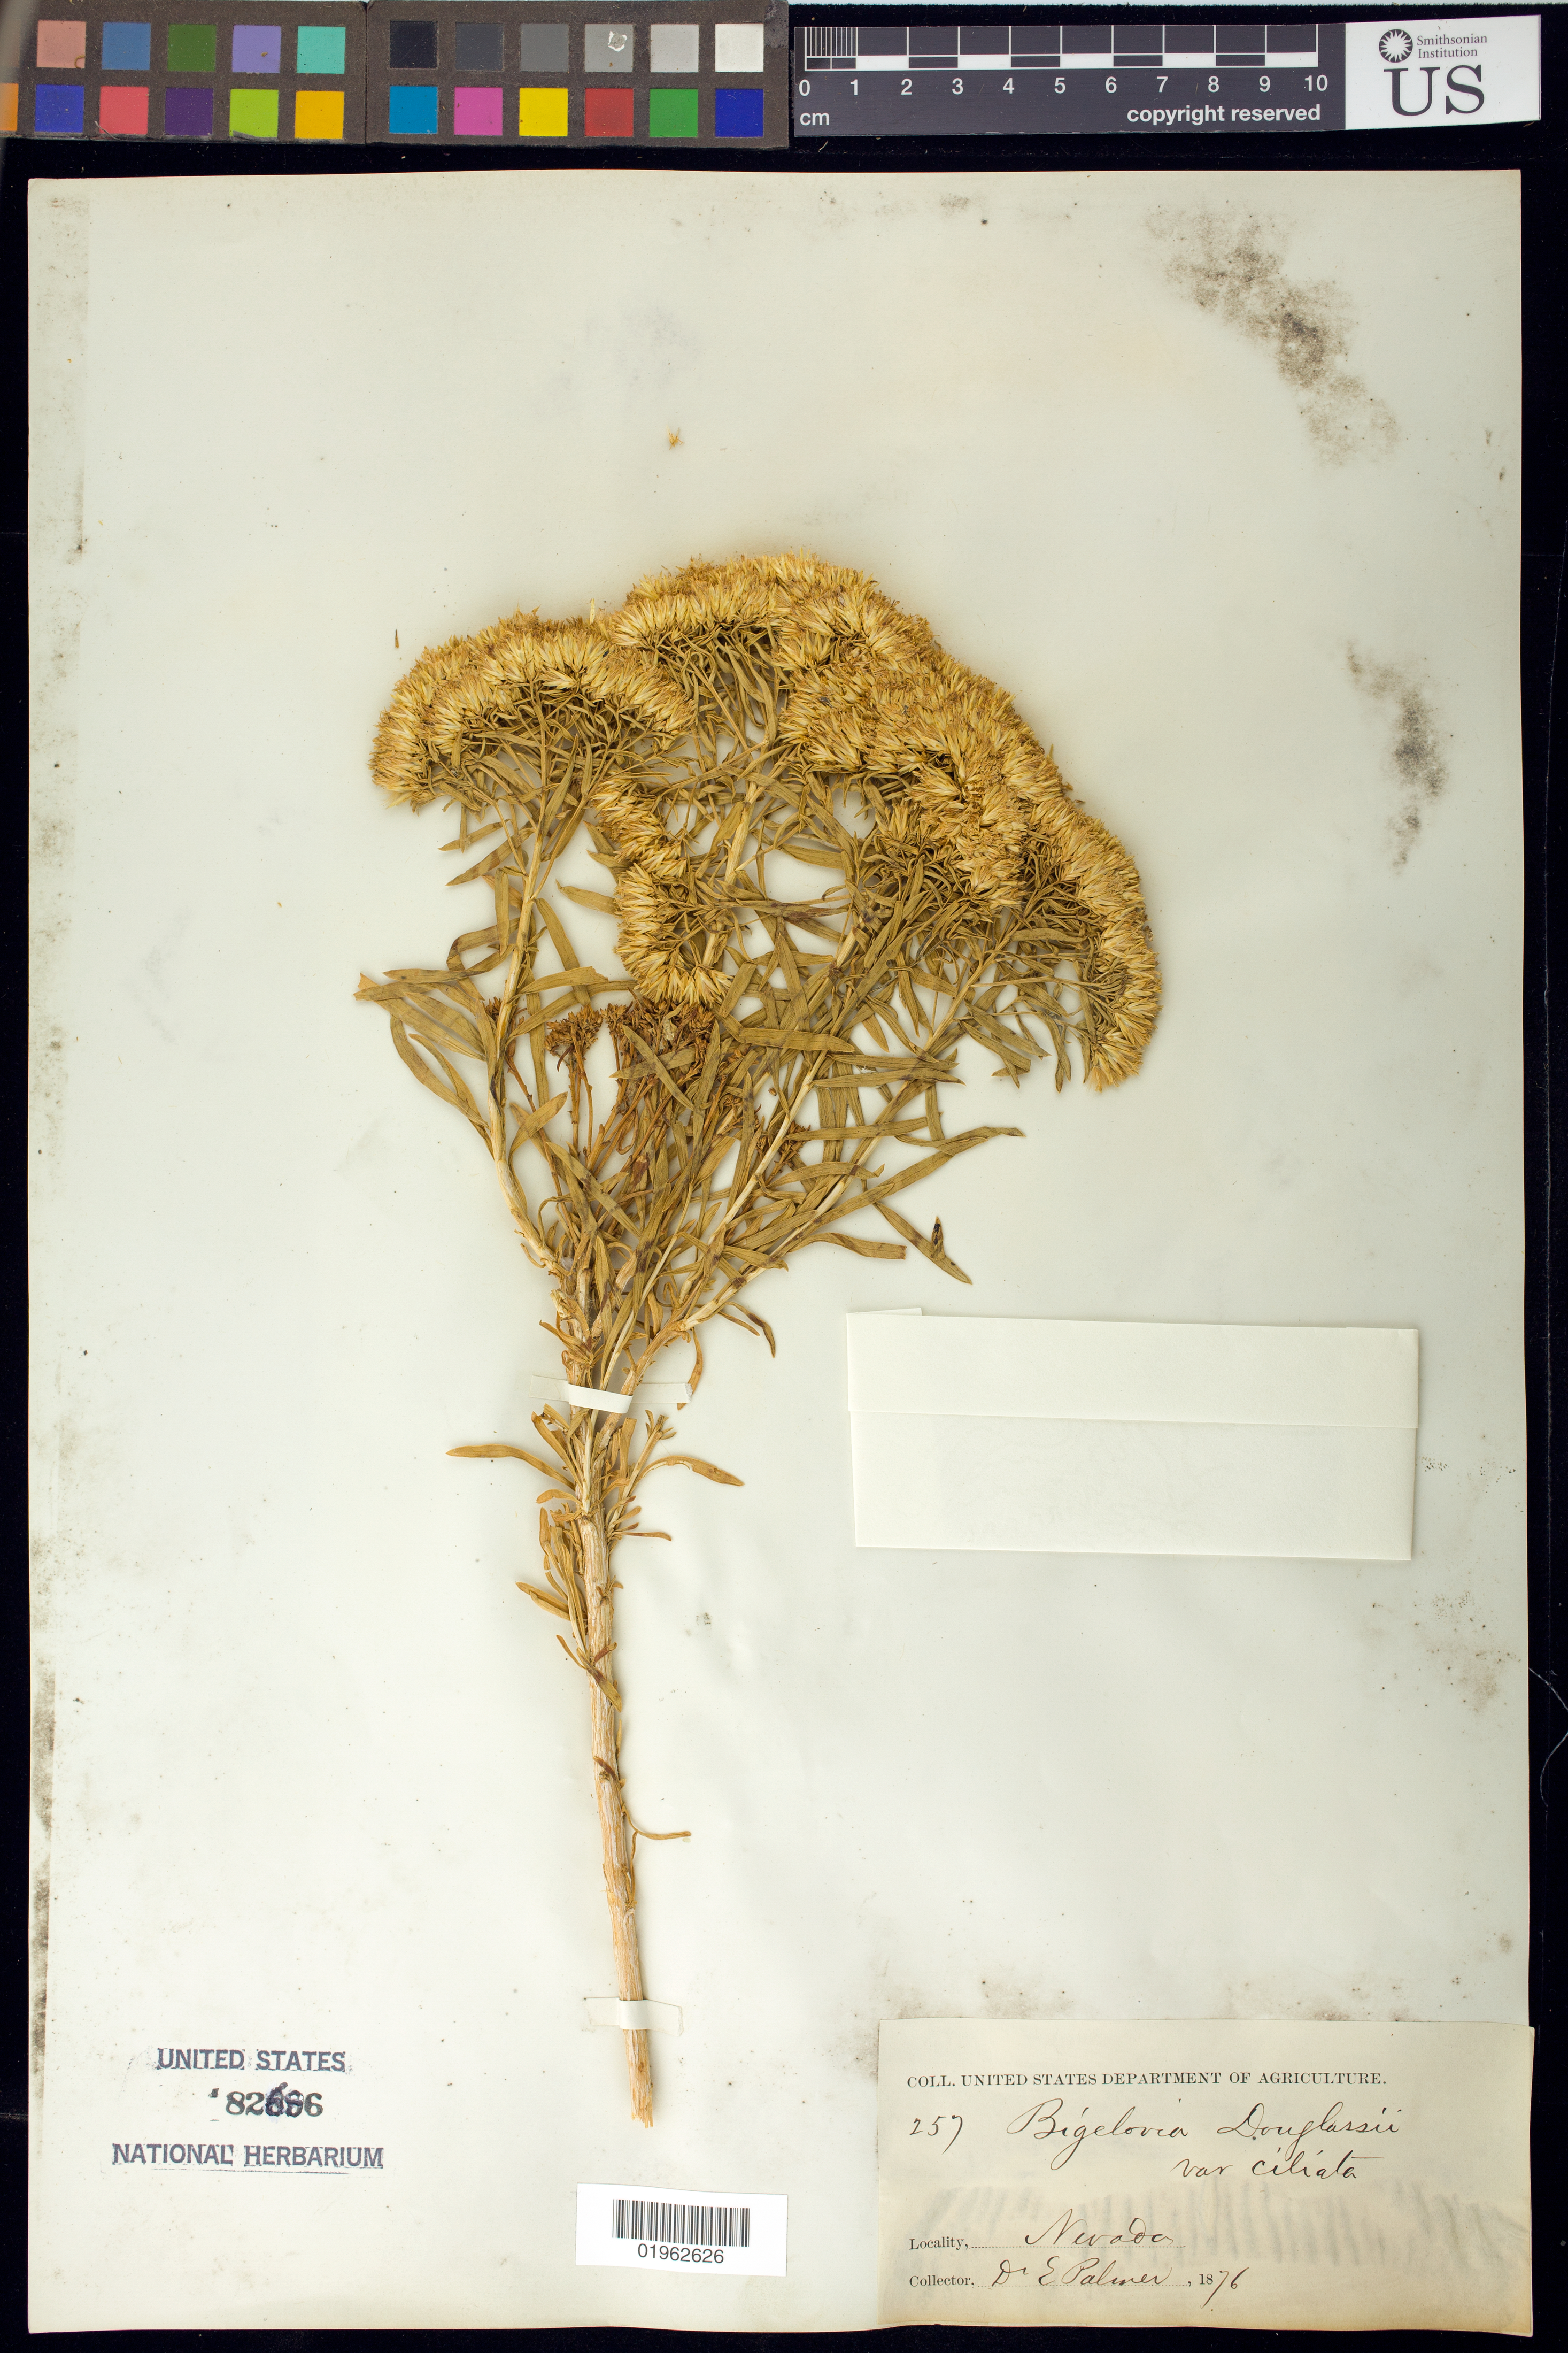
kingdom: Plantae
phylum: Tracheophyta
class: Magnoliopsida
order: Asterales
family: Asteraceae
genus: Bigelowia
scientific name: Bigelowia douglasii var. ciliata var. nov. ined.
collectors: E. Palmer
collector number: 257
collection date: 1876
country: United States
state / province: Nevada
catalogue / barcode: US 82686